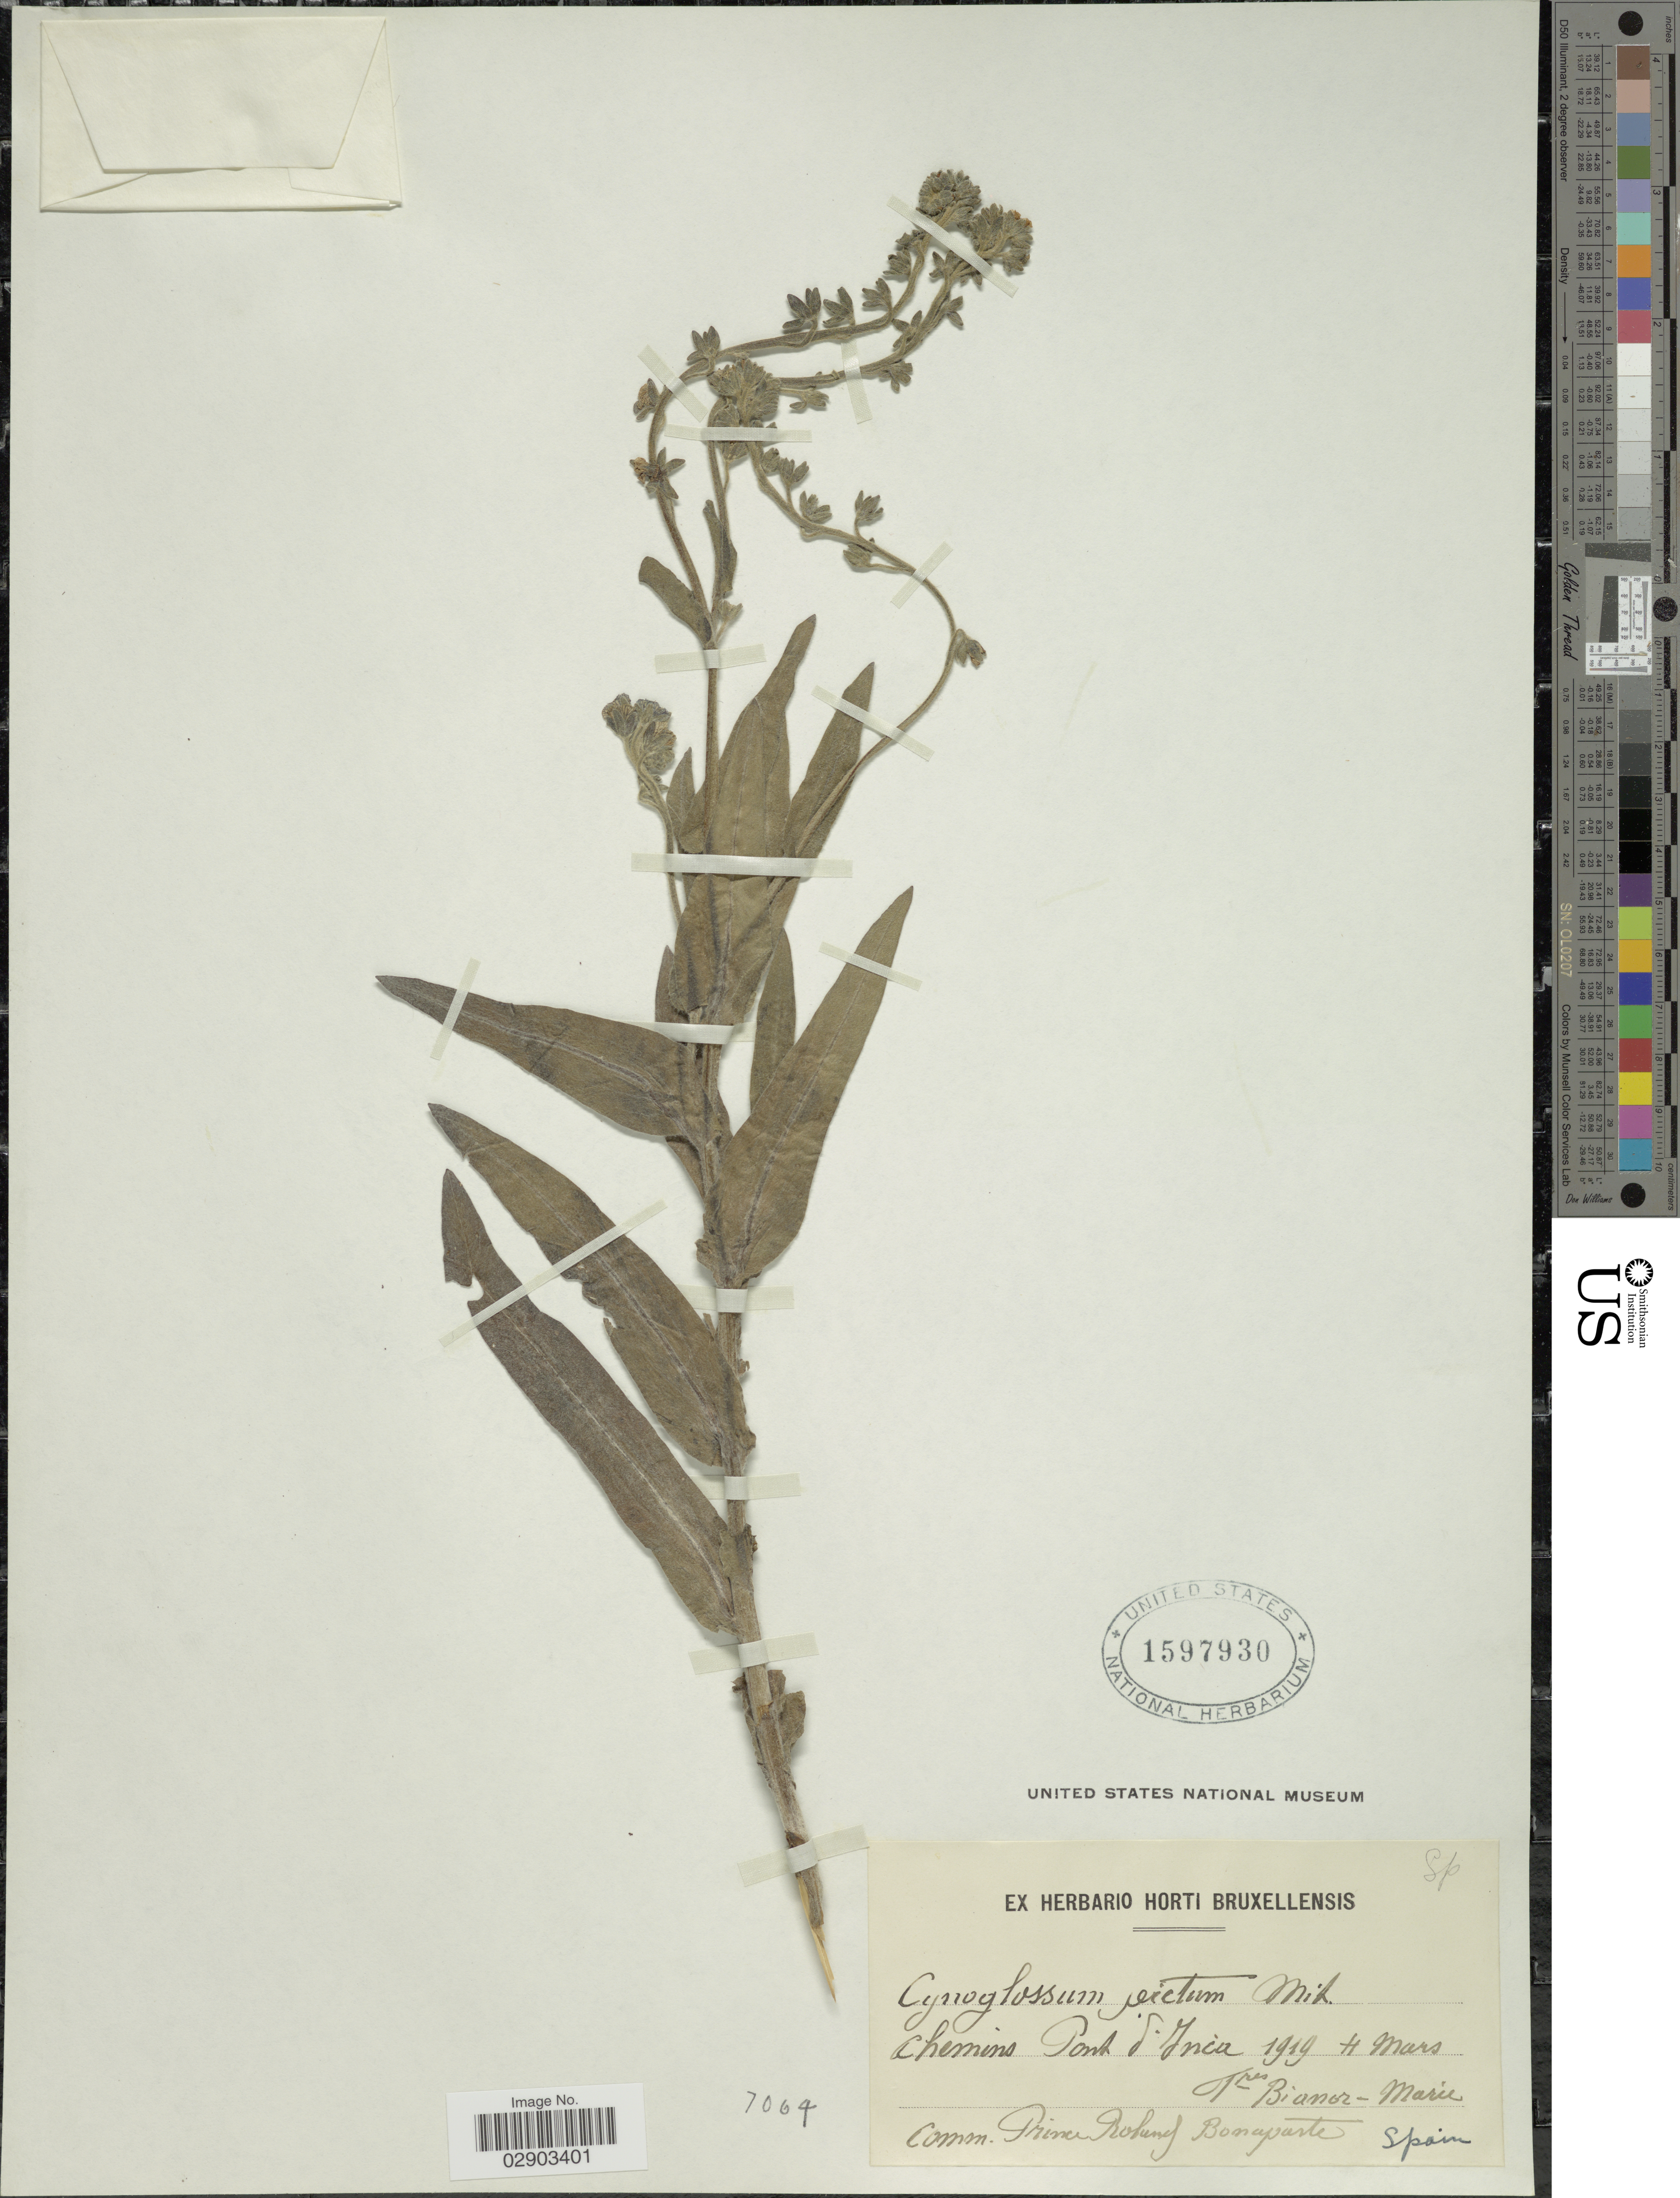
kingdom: Plantae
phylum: Tracheophyta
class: Magnoliopsida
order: Boraginales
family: Boraginaceae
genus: Cynoglossum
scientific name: Cynoglossum creticum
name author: Mill.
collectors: F. Bianor-Marie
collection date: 1919-03-11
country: Spain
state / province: Islas Baleares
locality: Chemins Pont d'Inca.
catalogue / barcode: US 1597930